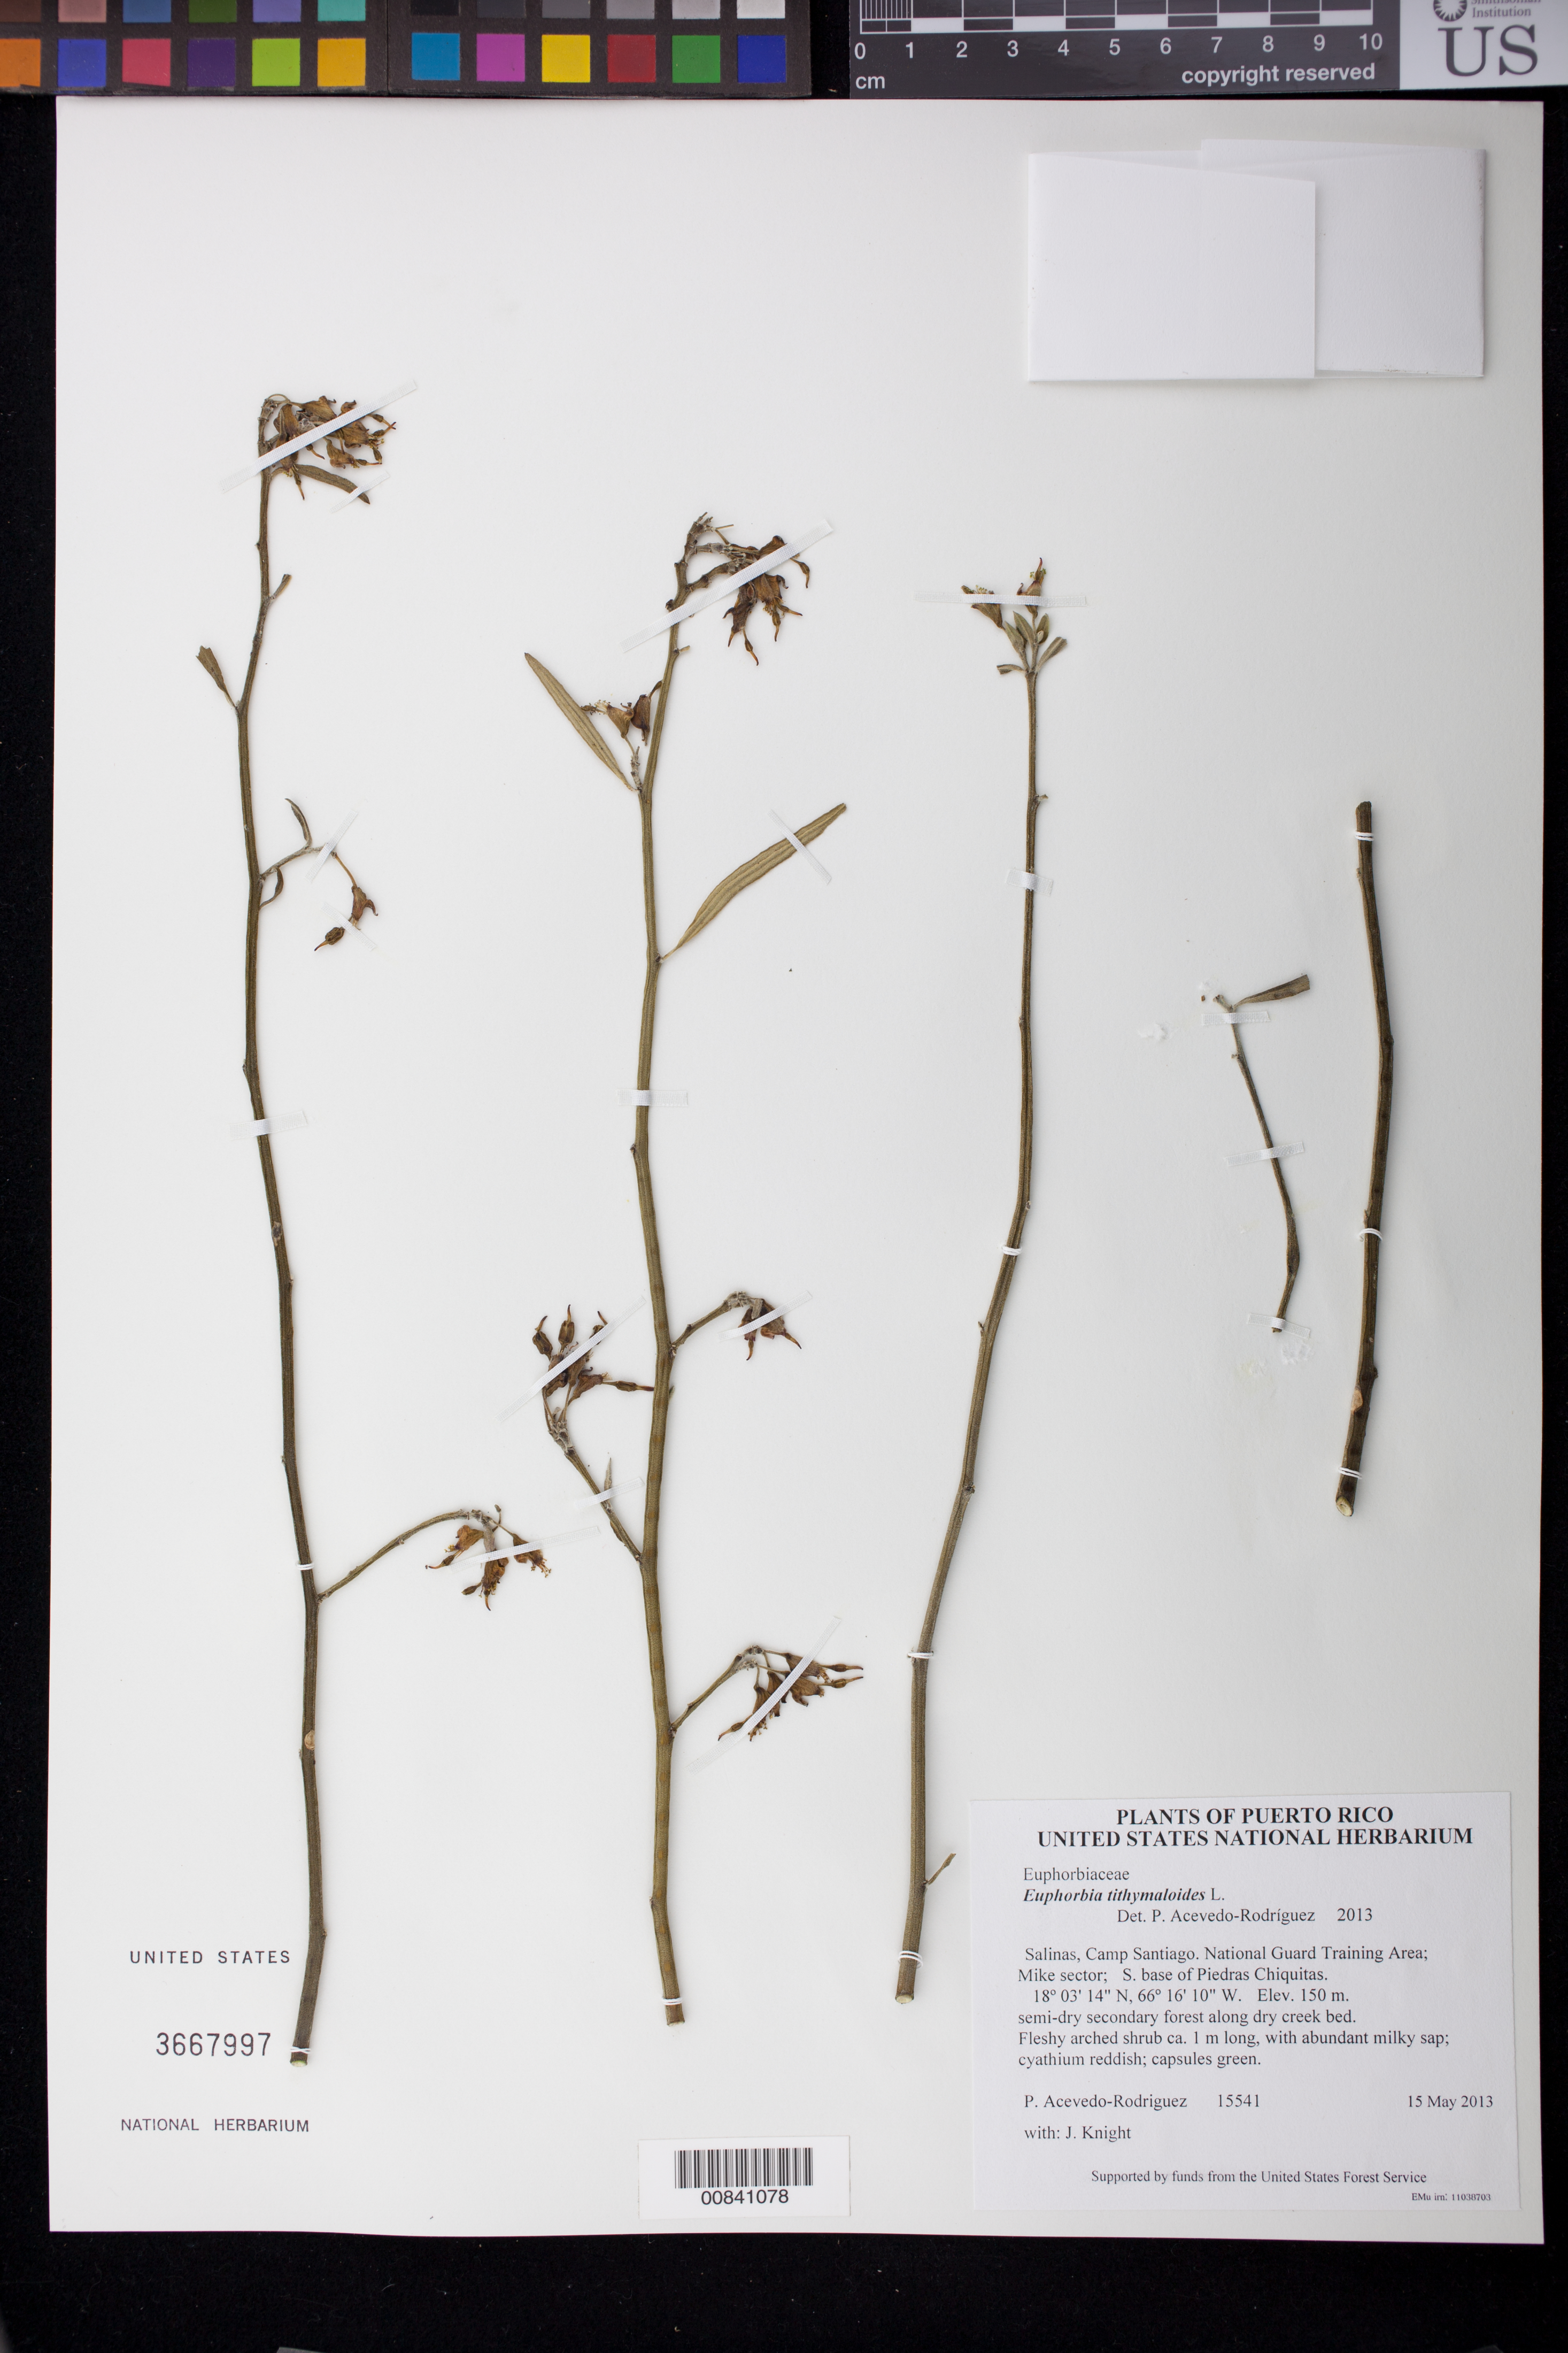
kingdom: Plantae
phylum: Tracheophyta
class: Magnoliopsida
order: Malpighiales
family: Euphorbiaceae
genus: Euphorbia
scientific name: Euphorbia tithymaloides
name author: L.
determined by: Acevedo-Rodríguez, P., (BOT), Smithsonian Institution - National Museum of Natural History (UNITED STATES)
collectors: P. Acevedo-Rodr. & J. Knight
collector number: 15541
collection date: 2013-05-15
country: Puerto Rico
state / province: Salinas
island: Puerto Rico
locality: Camp Santiago. National Guard Training Area; Mike sector; S. base of Piedras Chiquitas.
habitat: semi-dry secondary forest along dry creek bed.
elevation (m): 150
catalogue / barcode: US 3667997